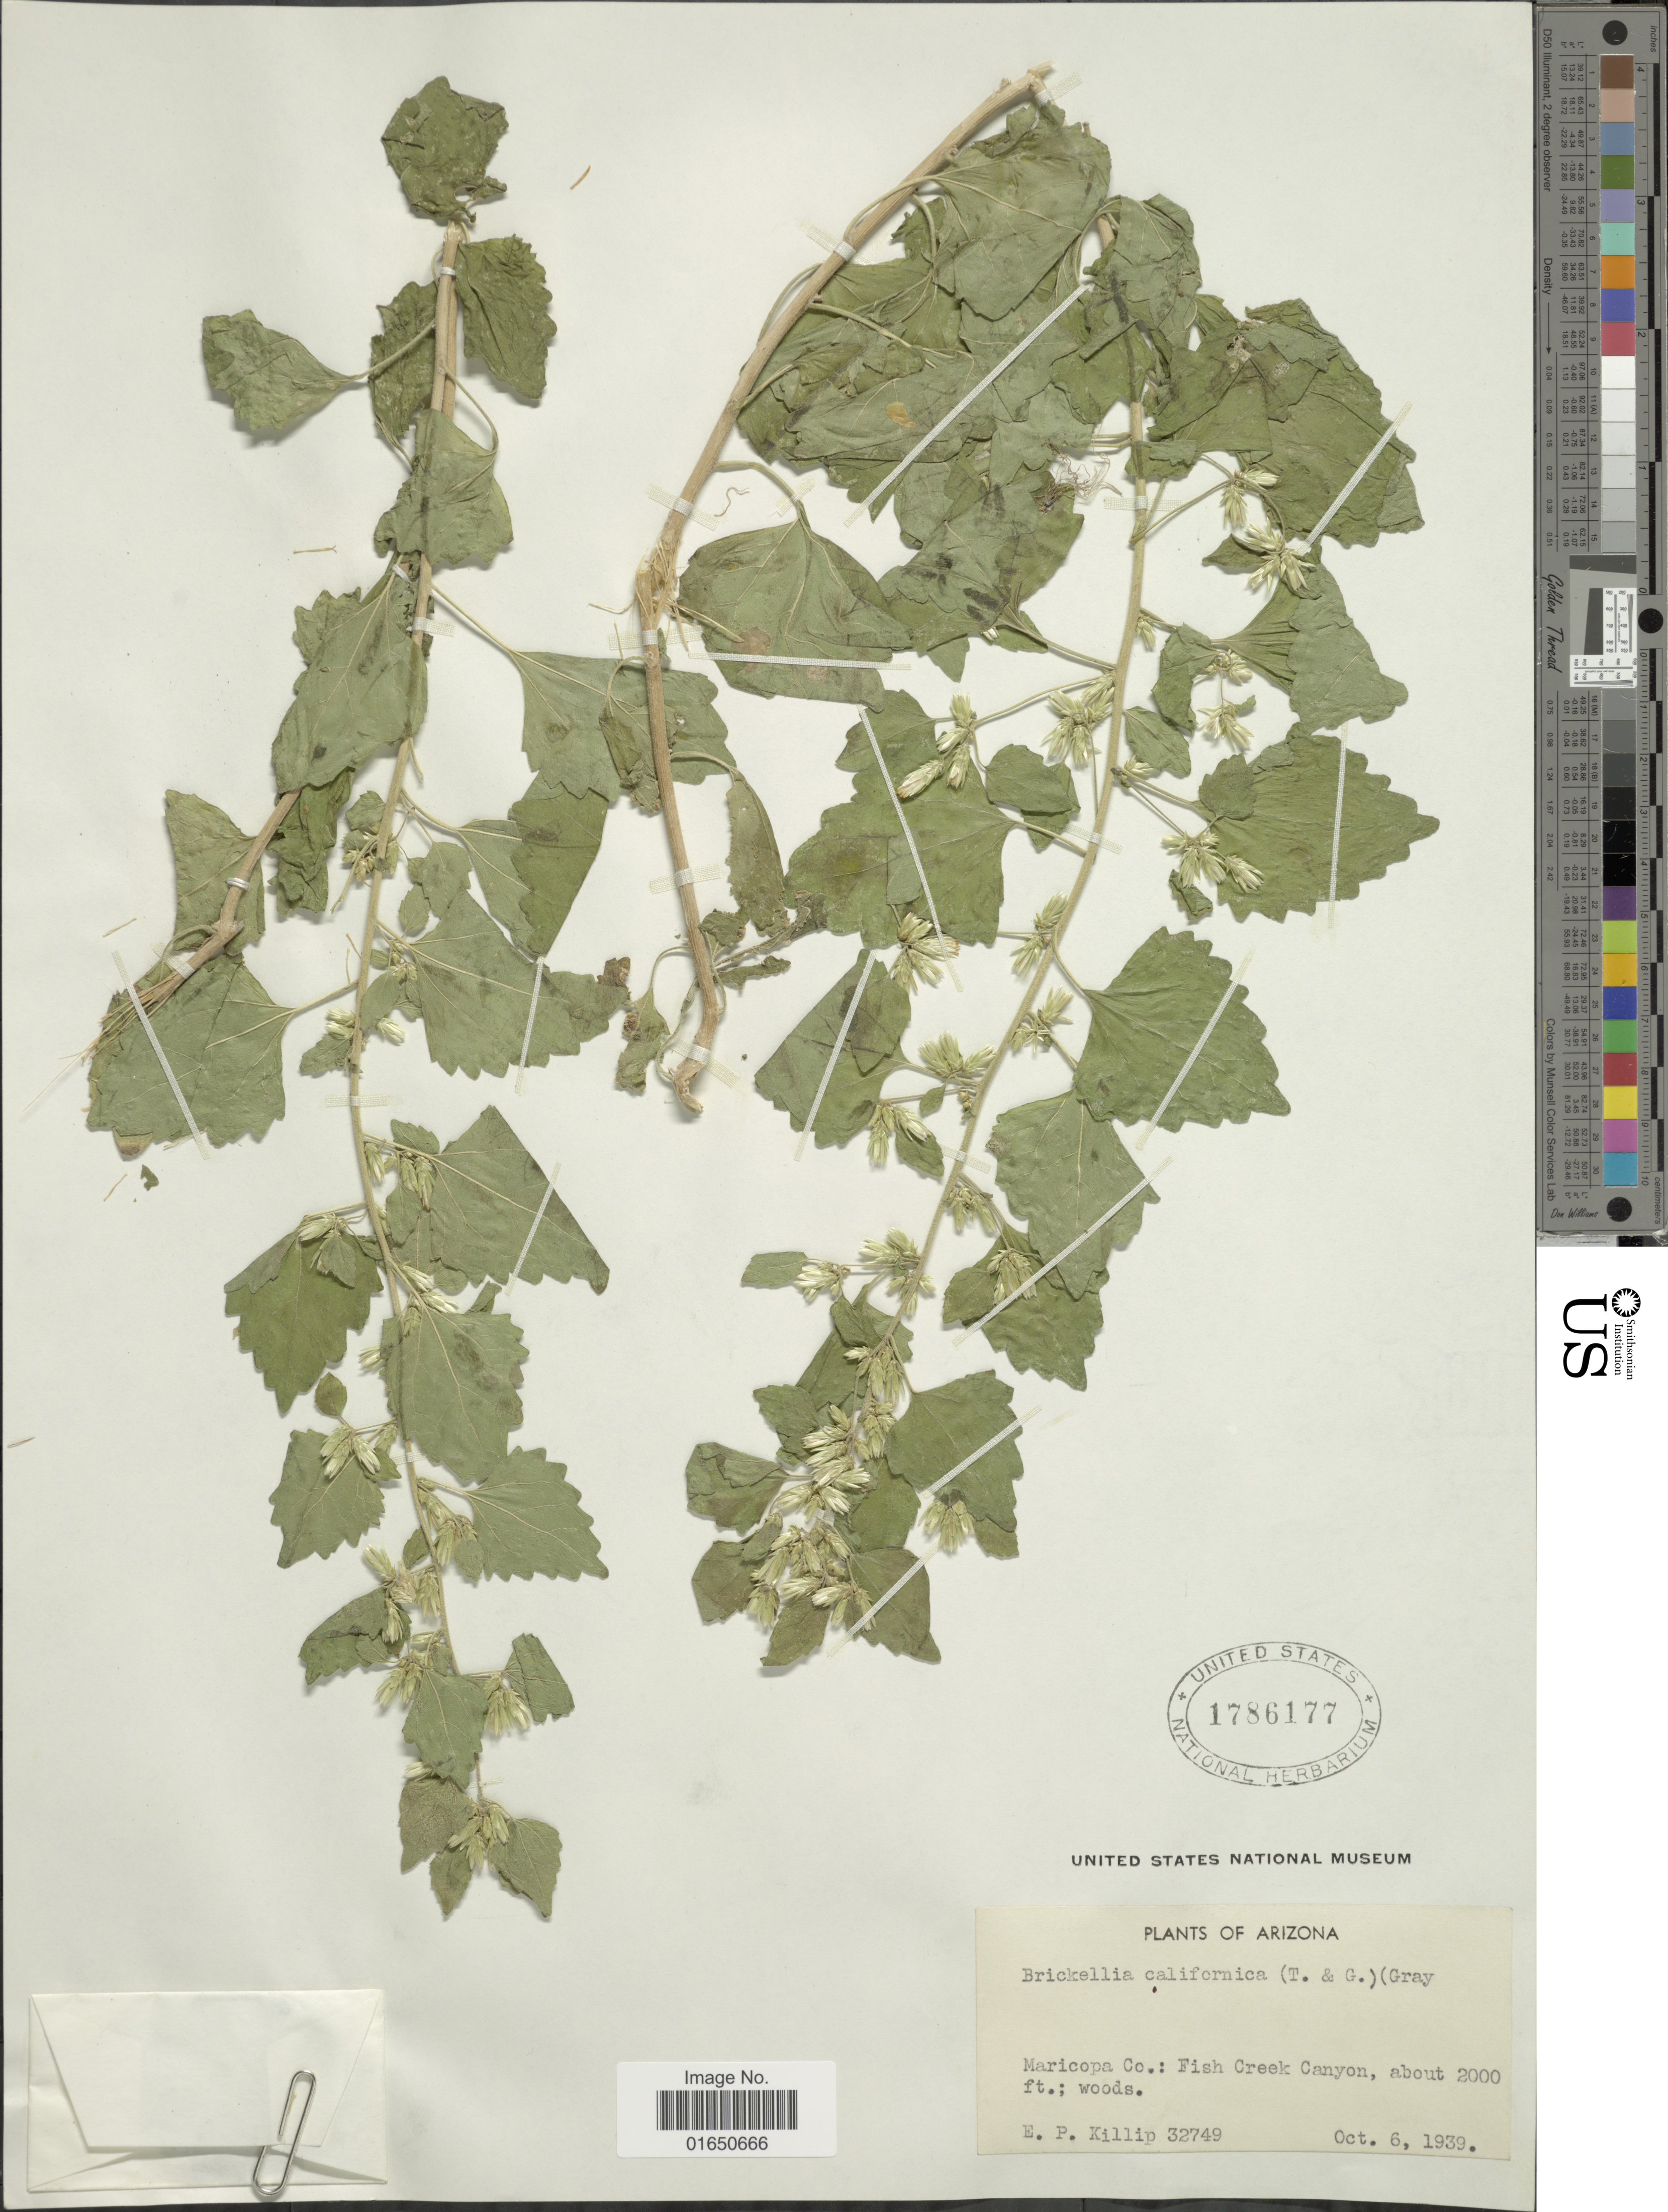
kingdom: Plantae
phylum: Tracheophyta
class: Magnoliopsida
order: Asterales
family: Asteraceae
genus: Brickellia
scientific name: Brickellia californica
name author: (Torr. & A. Gray) A. Gray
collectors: E. P. Killip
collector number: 32749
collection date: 1939-10-06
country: United States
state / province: Arizona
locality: Maricopa Co.: Fish Creek Canyon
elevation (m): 610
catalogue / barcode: US 1786177